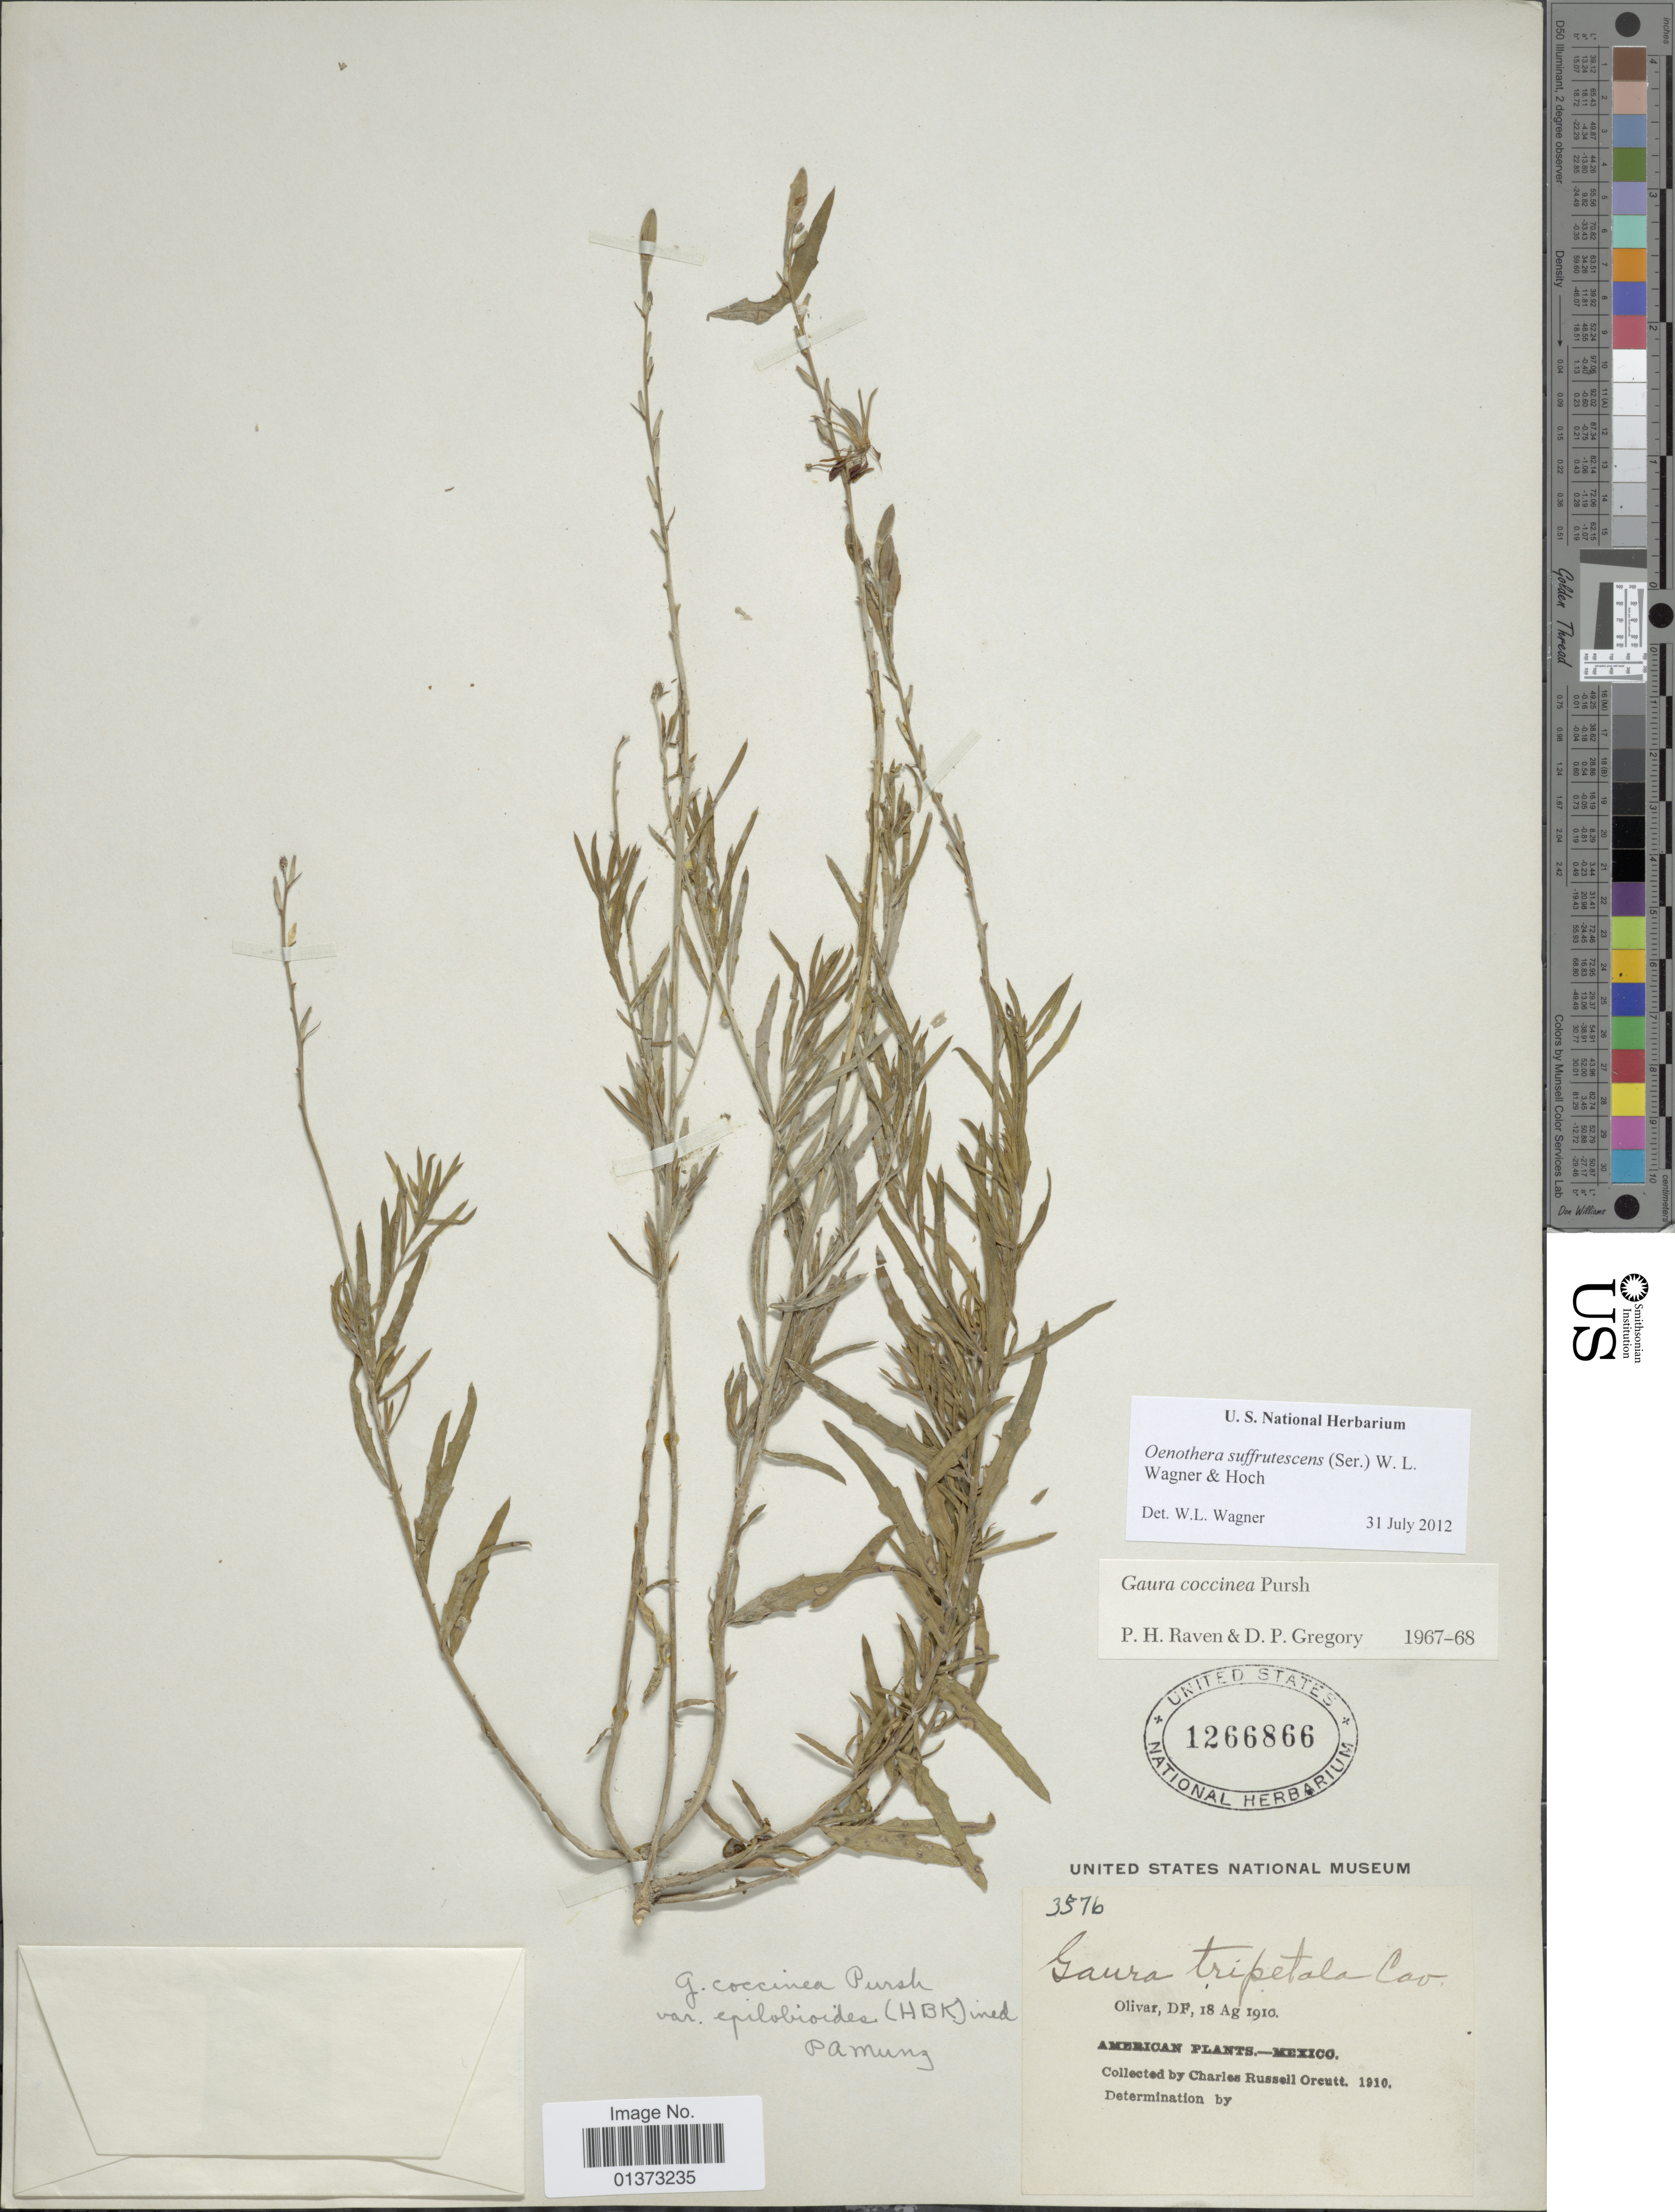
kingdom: Plantae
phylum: Tracheophyta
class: Magnoliopsida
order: Myrtales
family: Onagraceae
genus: Oenothera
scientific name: Oenothera suffrutescens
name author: (Ser.) W.L. Wagner & Hoch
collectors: C. R. Orcutt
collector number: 3576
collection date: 1910-08-18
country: Mexico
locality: Olivar, DF, American Plants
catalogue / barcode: US 1266866